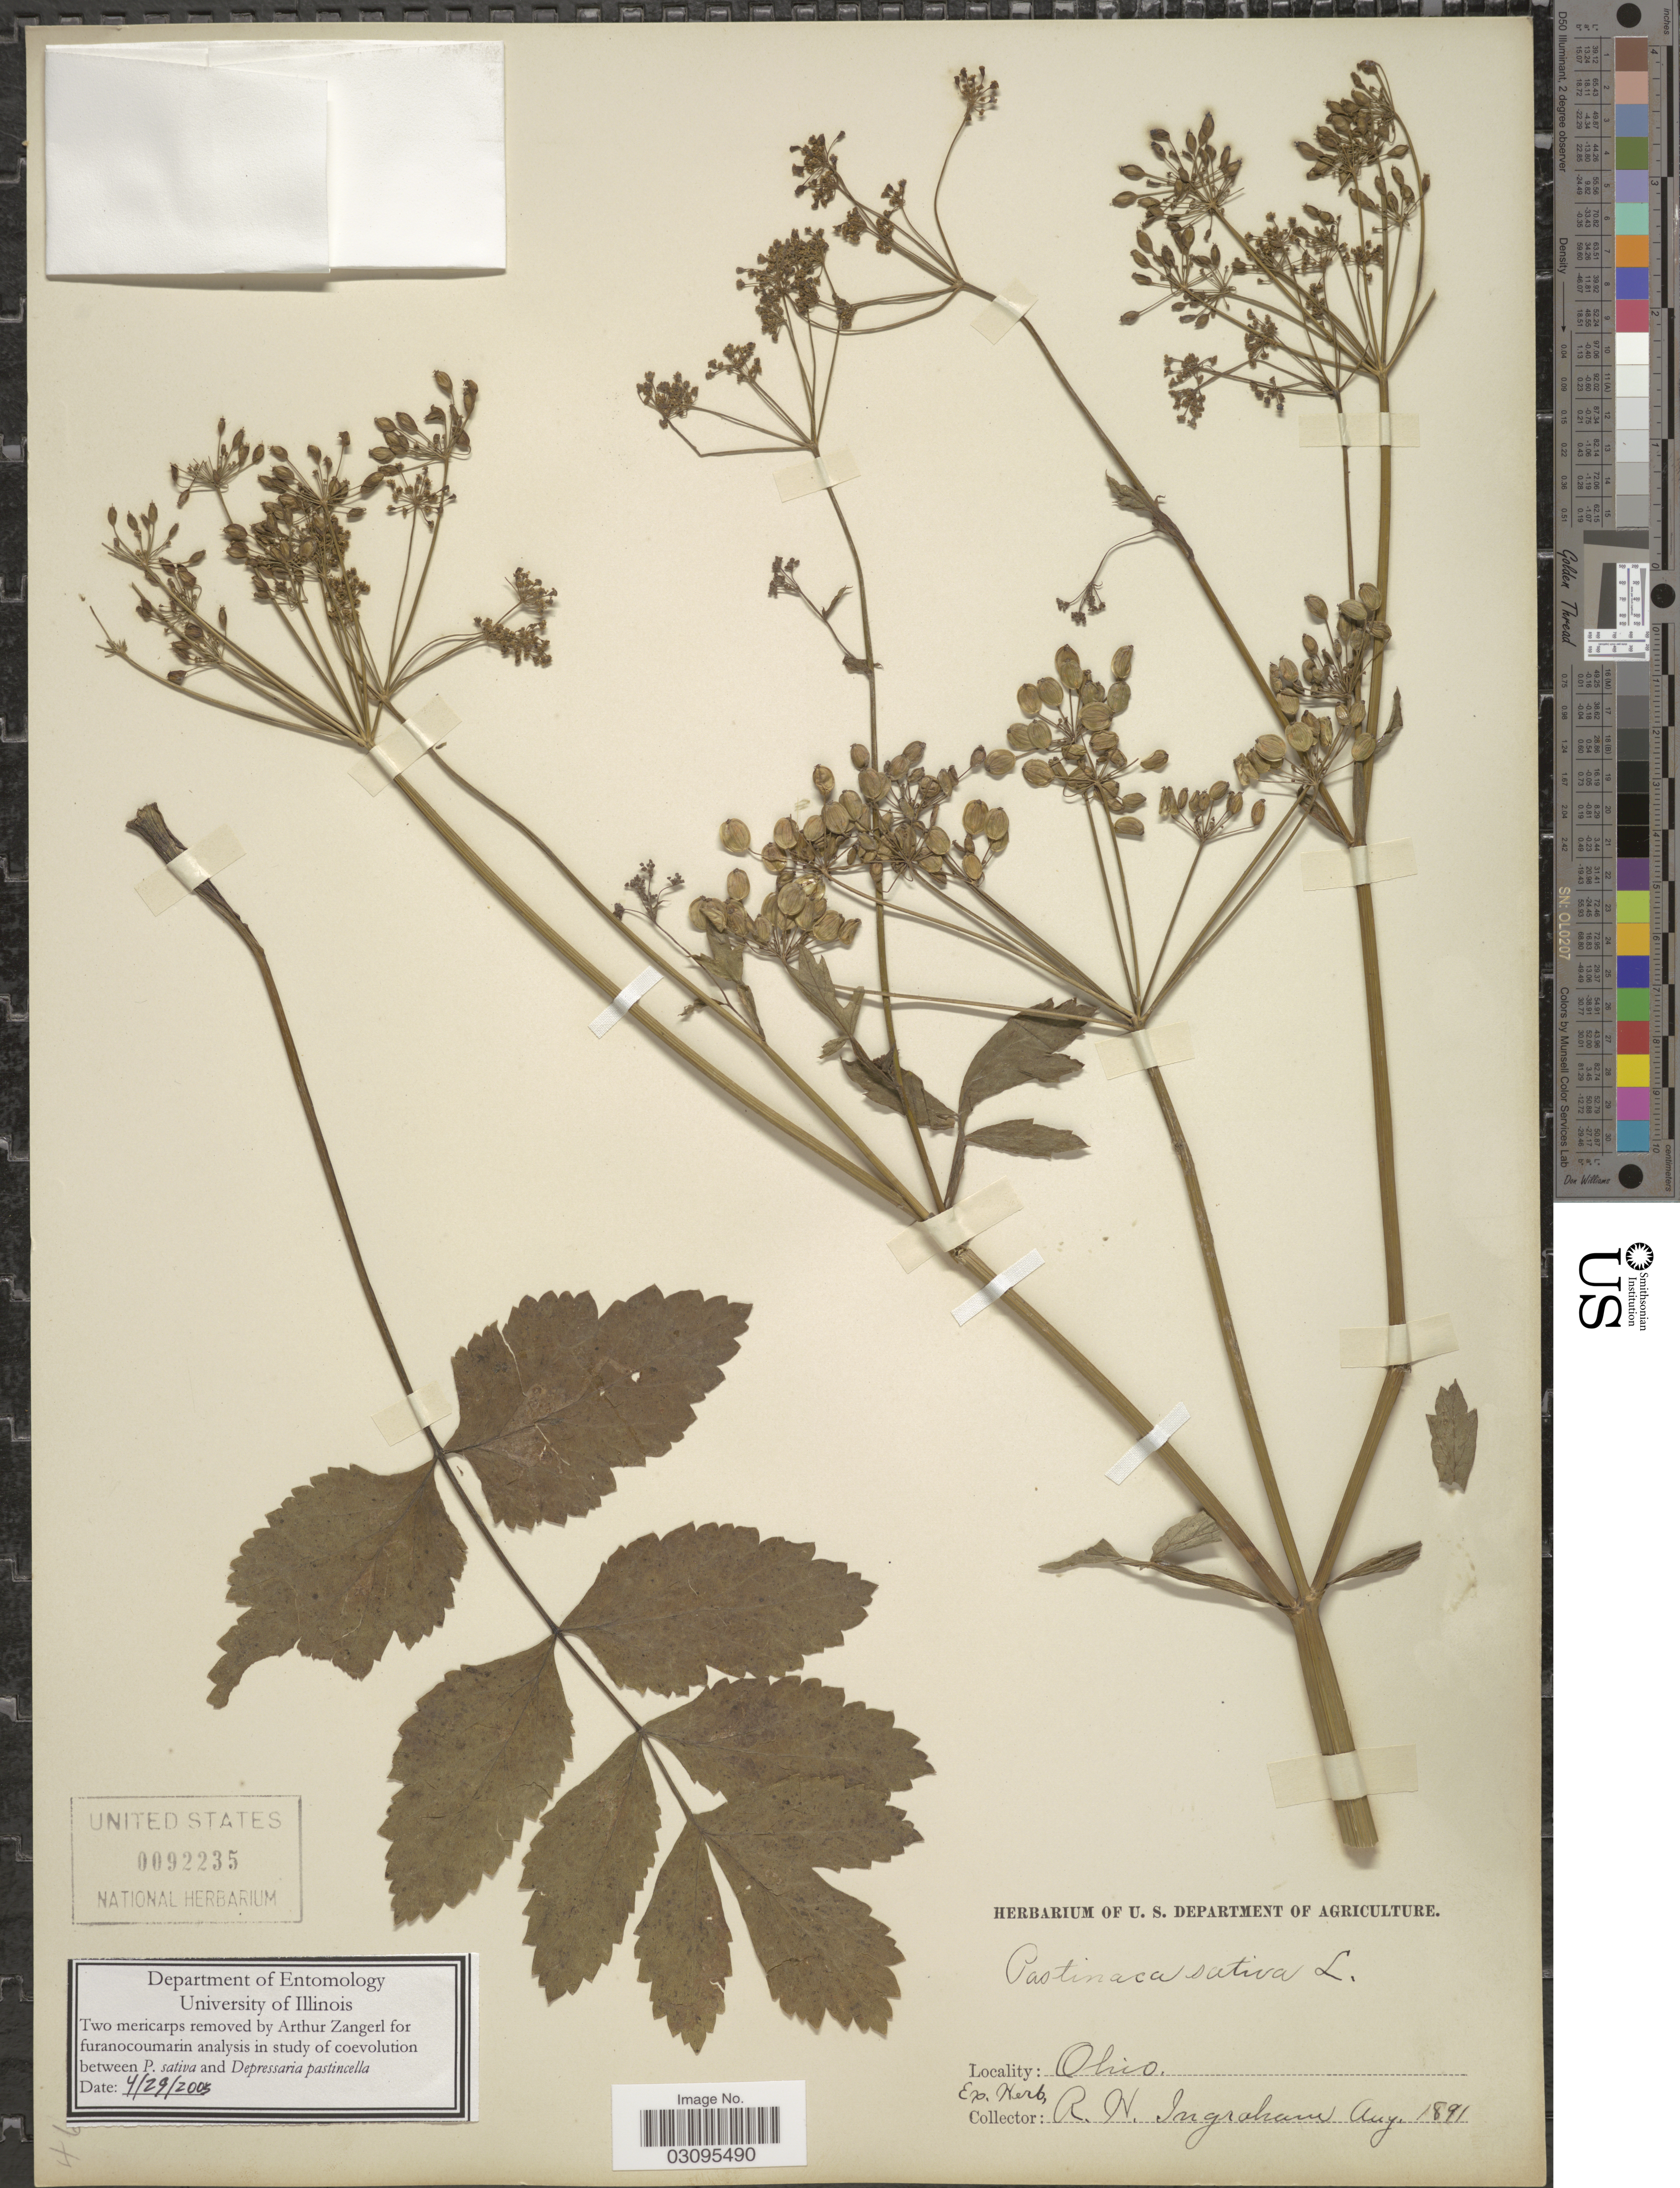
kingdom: Plantae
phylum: Tracheophyta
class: Magnoliopsida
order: Apiales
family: Apiaceae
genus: Pastinaca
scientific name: Pastinaca sativa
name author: L.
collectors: Ex herb. R. H. Ingraham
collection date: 1891-08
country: United States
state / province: Ohio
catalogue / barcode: US 92235